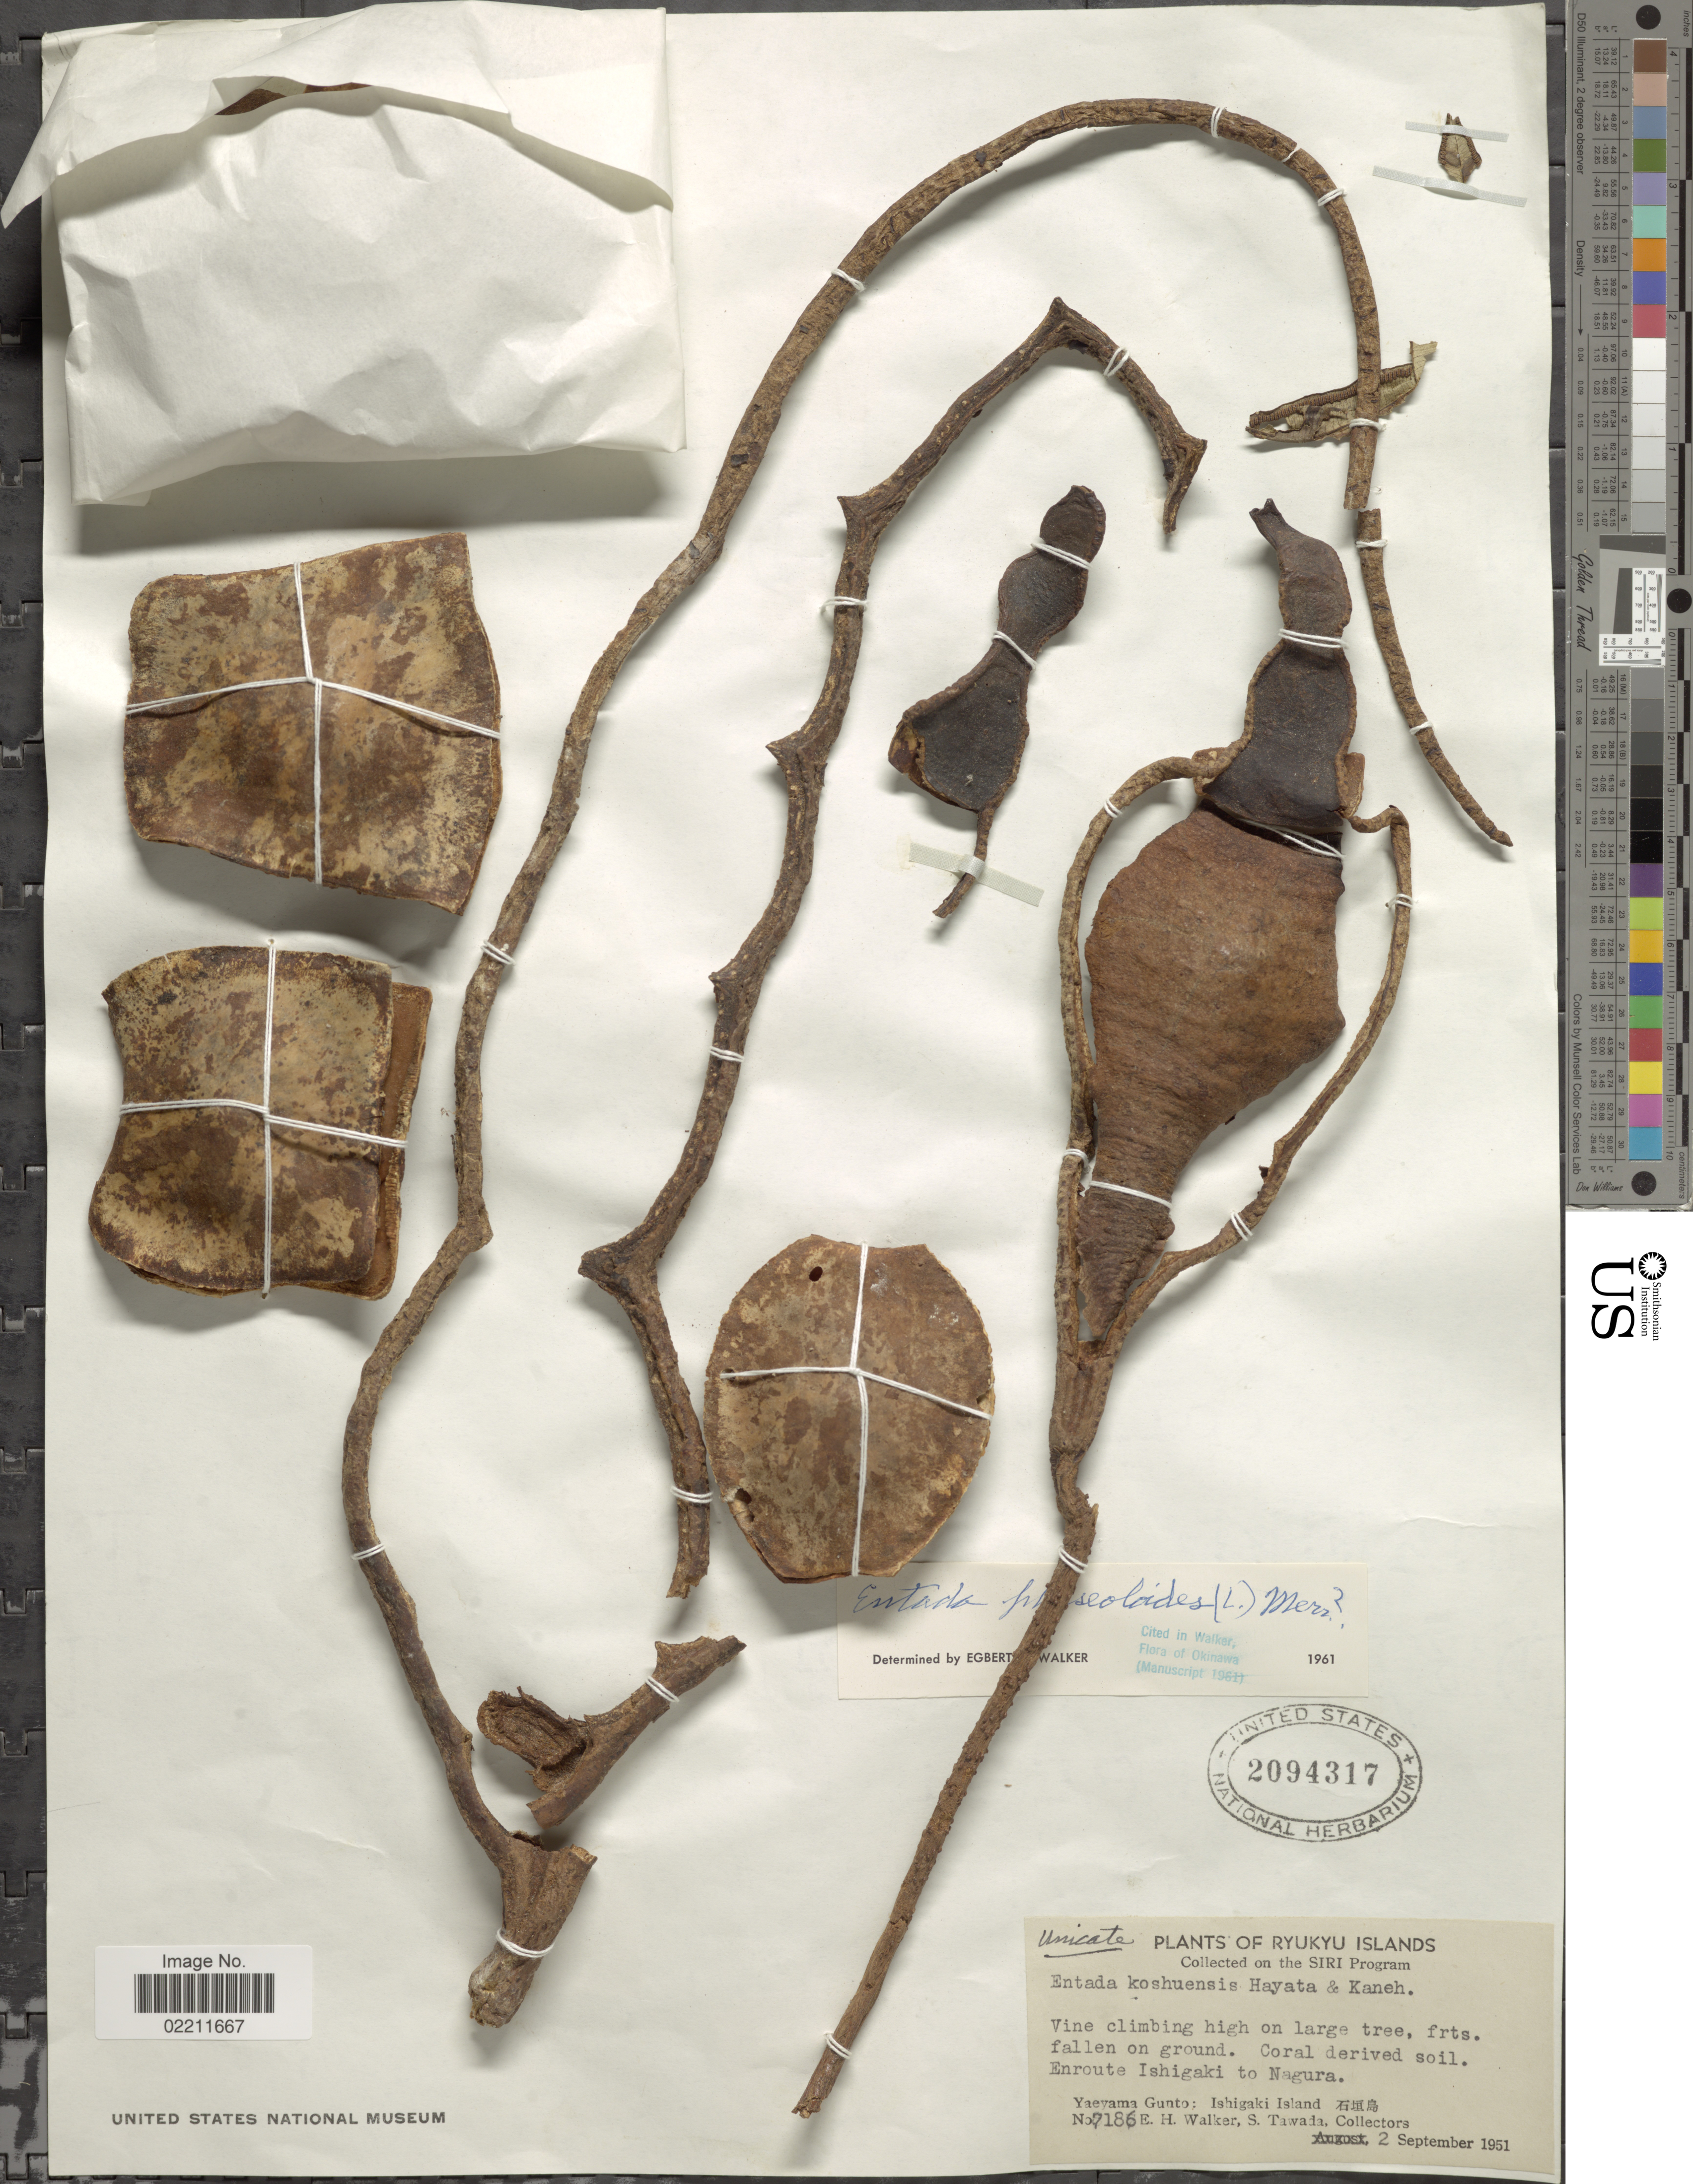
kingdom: Plantae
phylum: Tracheophyta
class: Magnoliopsida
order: Fabales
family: Fabaceae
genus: Entada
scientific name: Entada phaseoloides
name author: (L.) Merr.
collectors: E. H. Walker & S. Tawada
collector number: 7186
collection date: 1951-09-02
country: Japan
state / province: Okinawa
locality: Ryukyu Islands. Enroute Ishigak to Nagura. Yaeyama Gunto; Ishigaki Island X.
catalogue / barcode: US 2094317